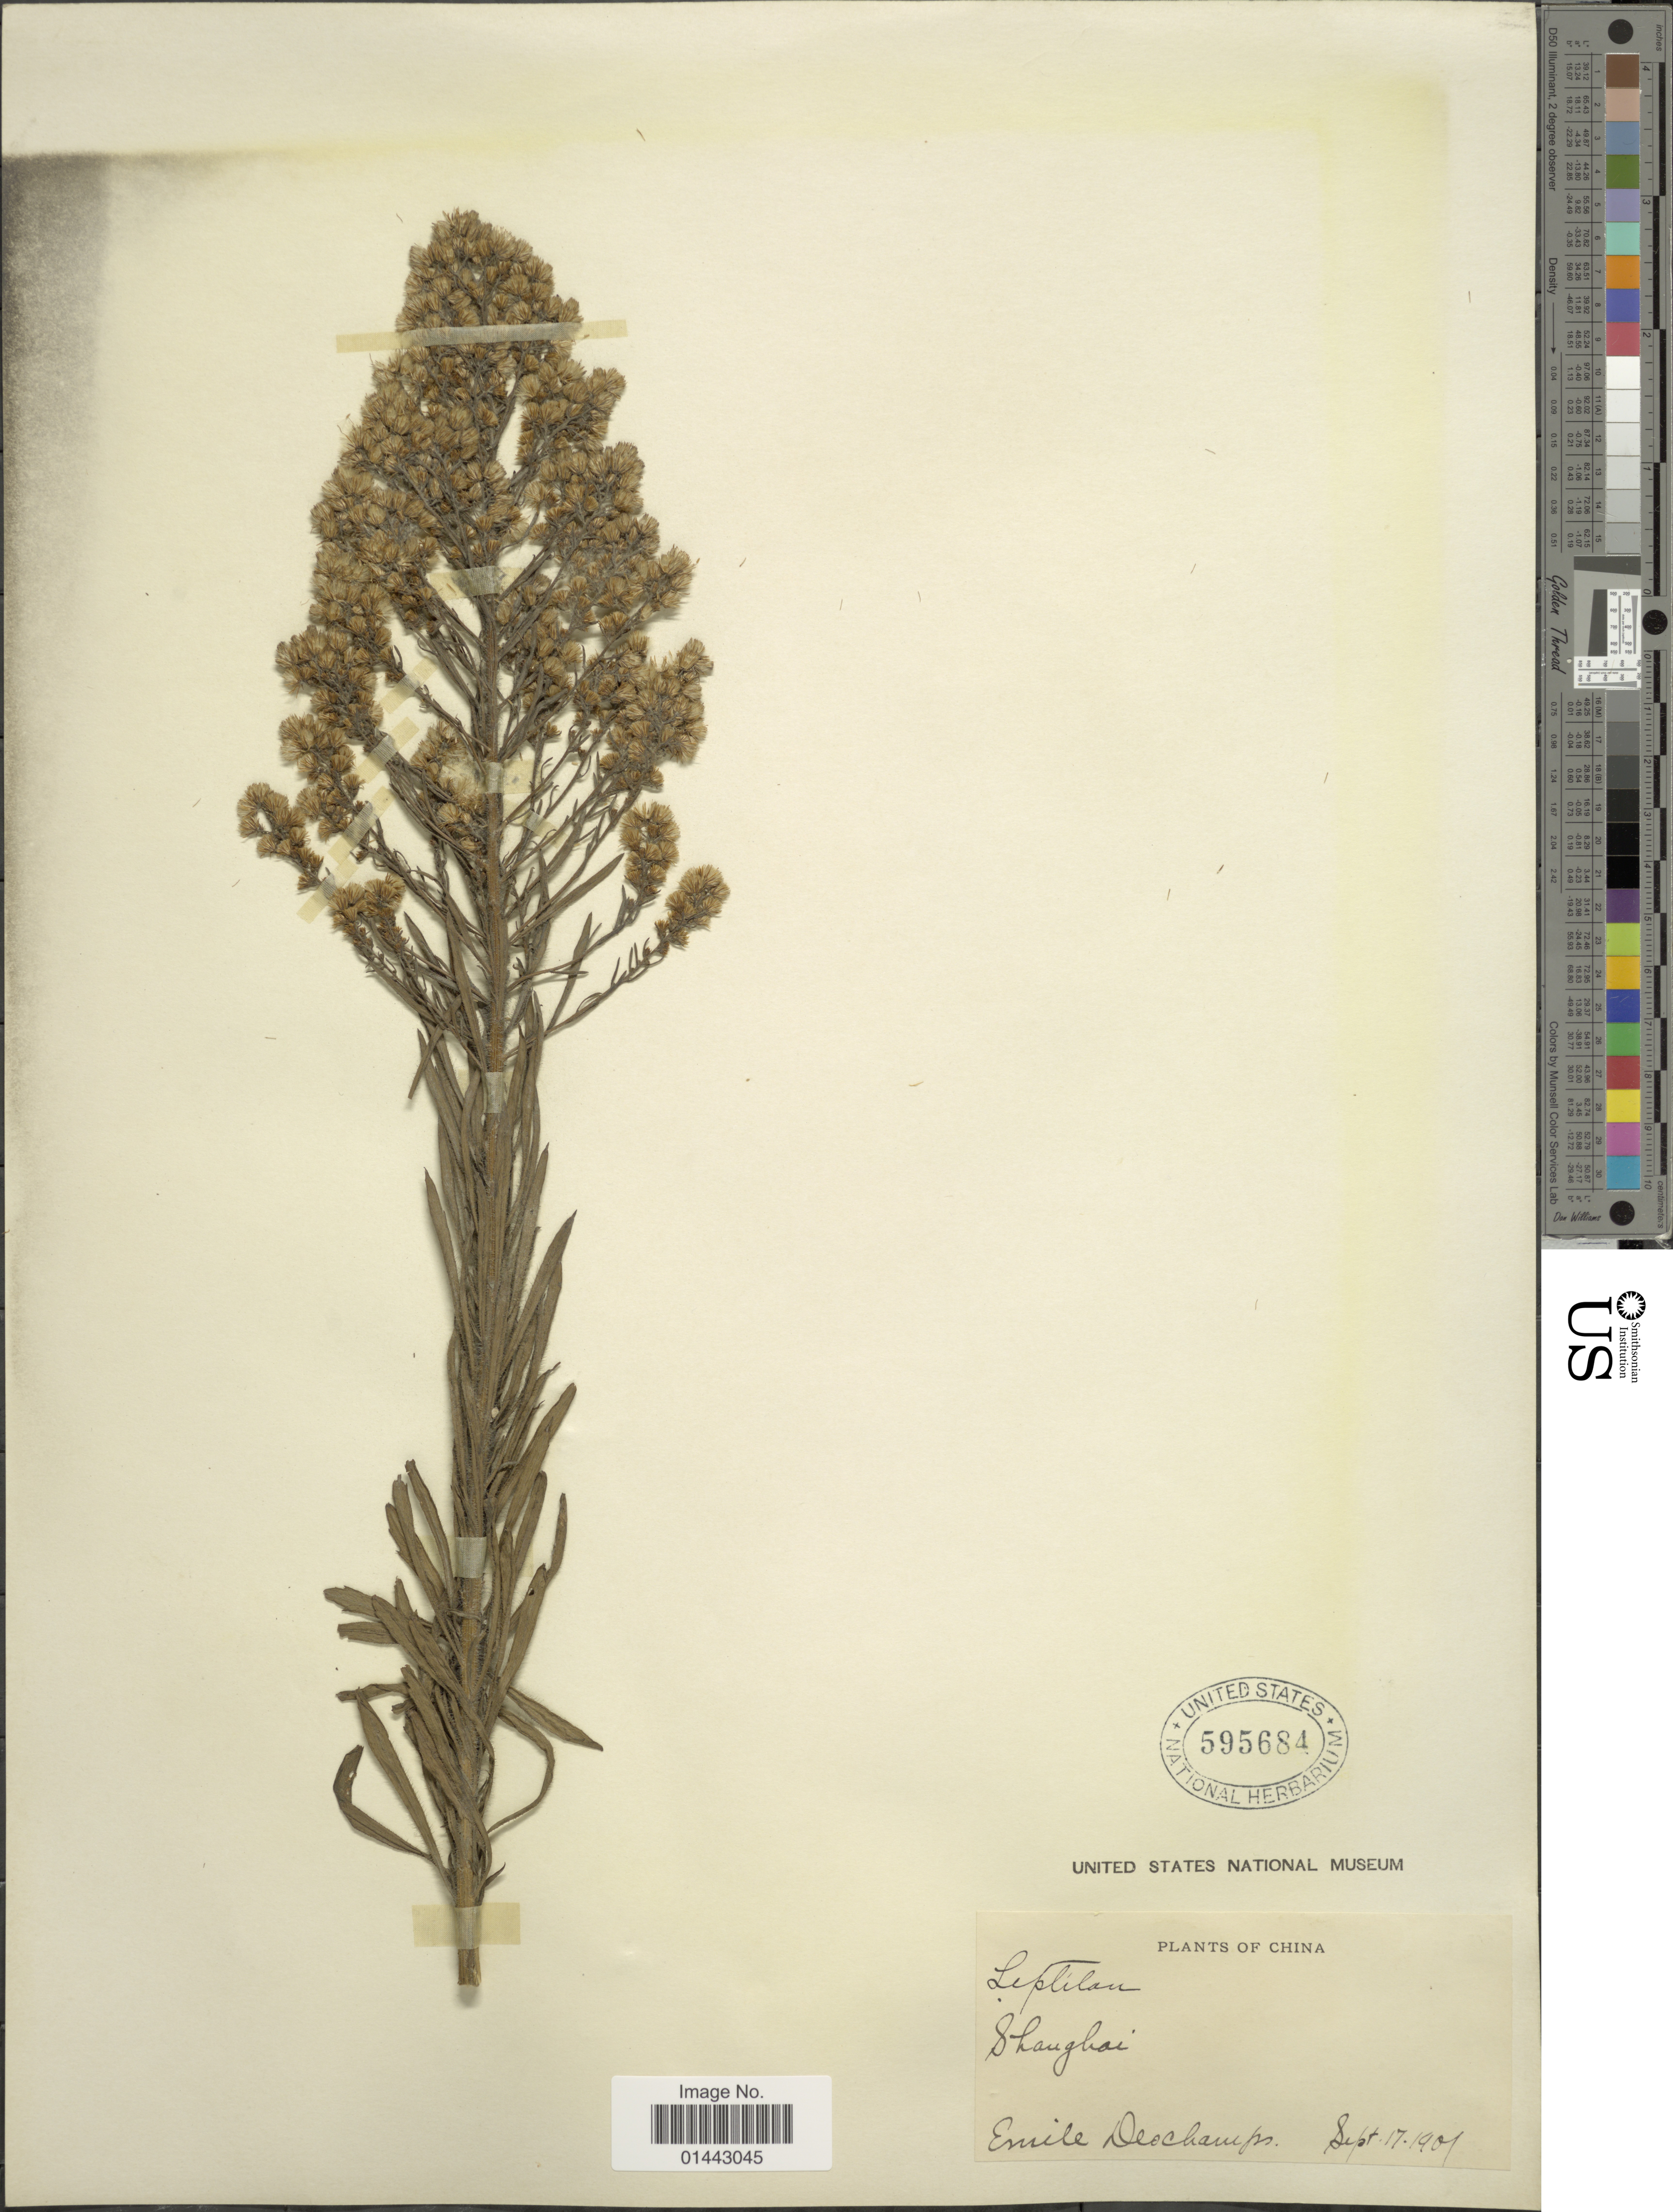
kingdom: Plantae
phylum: Tracheophyta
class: Magnoliopsida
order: Asterales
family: Asteraceae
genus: Erigeron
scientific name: Erigeron canadensis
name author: L.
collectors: E. Deschamps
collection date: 1901-09-17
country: China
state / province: Shanghai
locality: Shanghai.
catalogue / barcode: US 595684